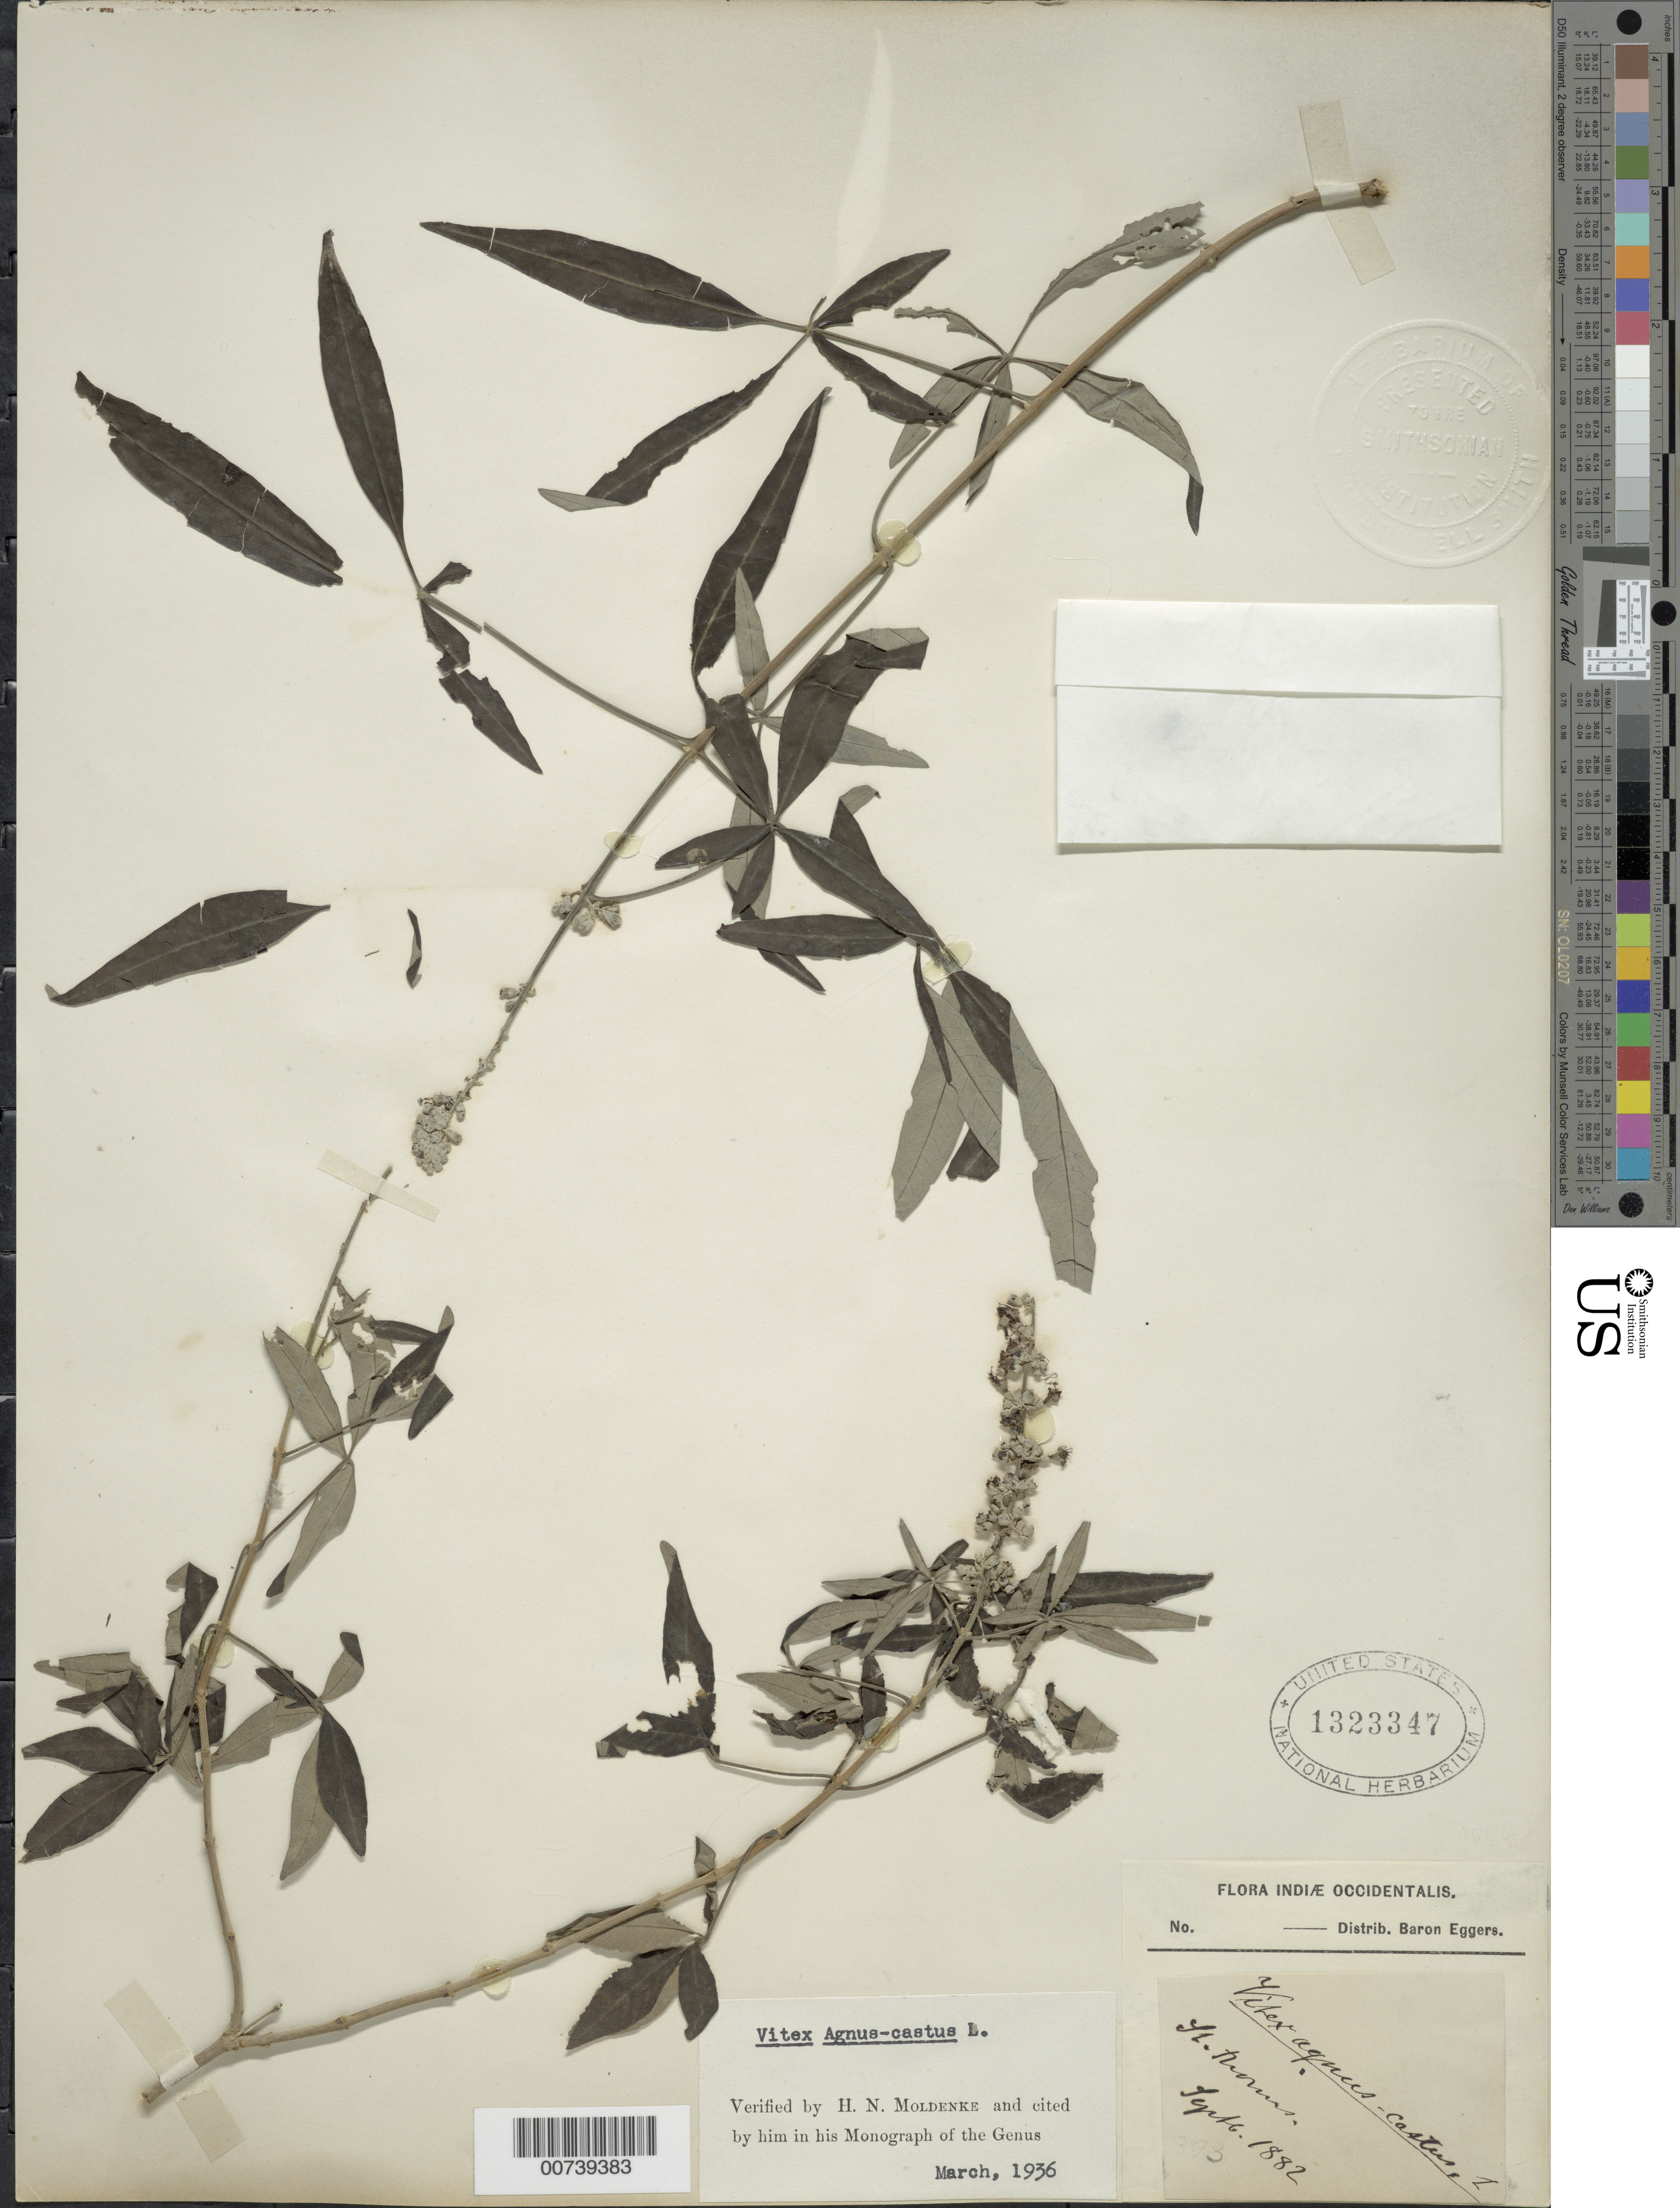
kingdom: Plantae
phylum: Tracheophyta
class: Magnoliopsida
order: Lamiales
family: Lamiaceae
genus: Vitex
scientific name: Vitex agnus-castus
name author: L.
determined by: Moldenke, H. N.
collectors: H. F. A. von Eggers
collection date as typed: Sep 1882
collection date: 1882-09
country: U.S. Virgin Islands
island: St. Thomas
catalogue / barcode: US 1323347